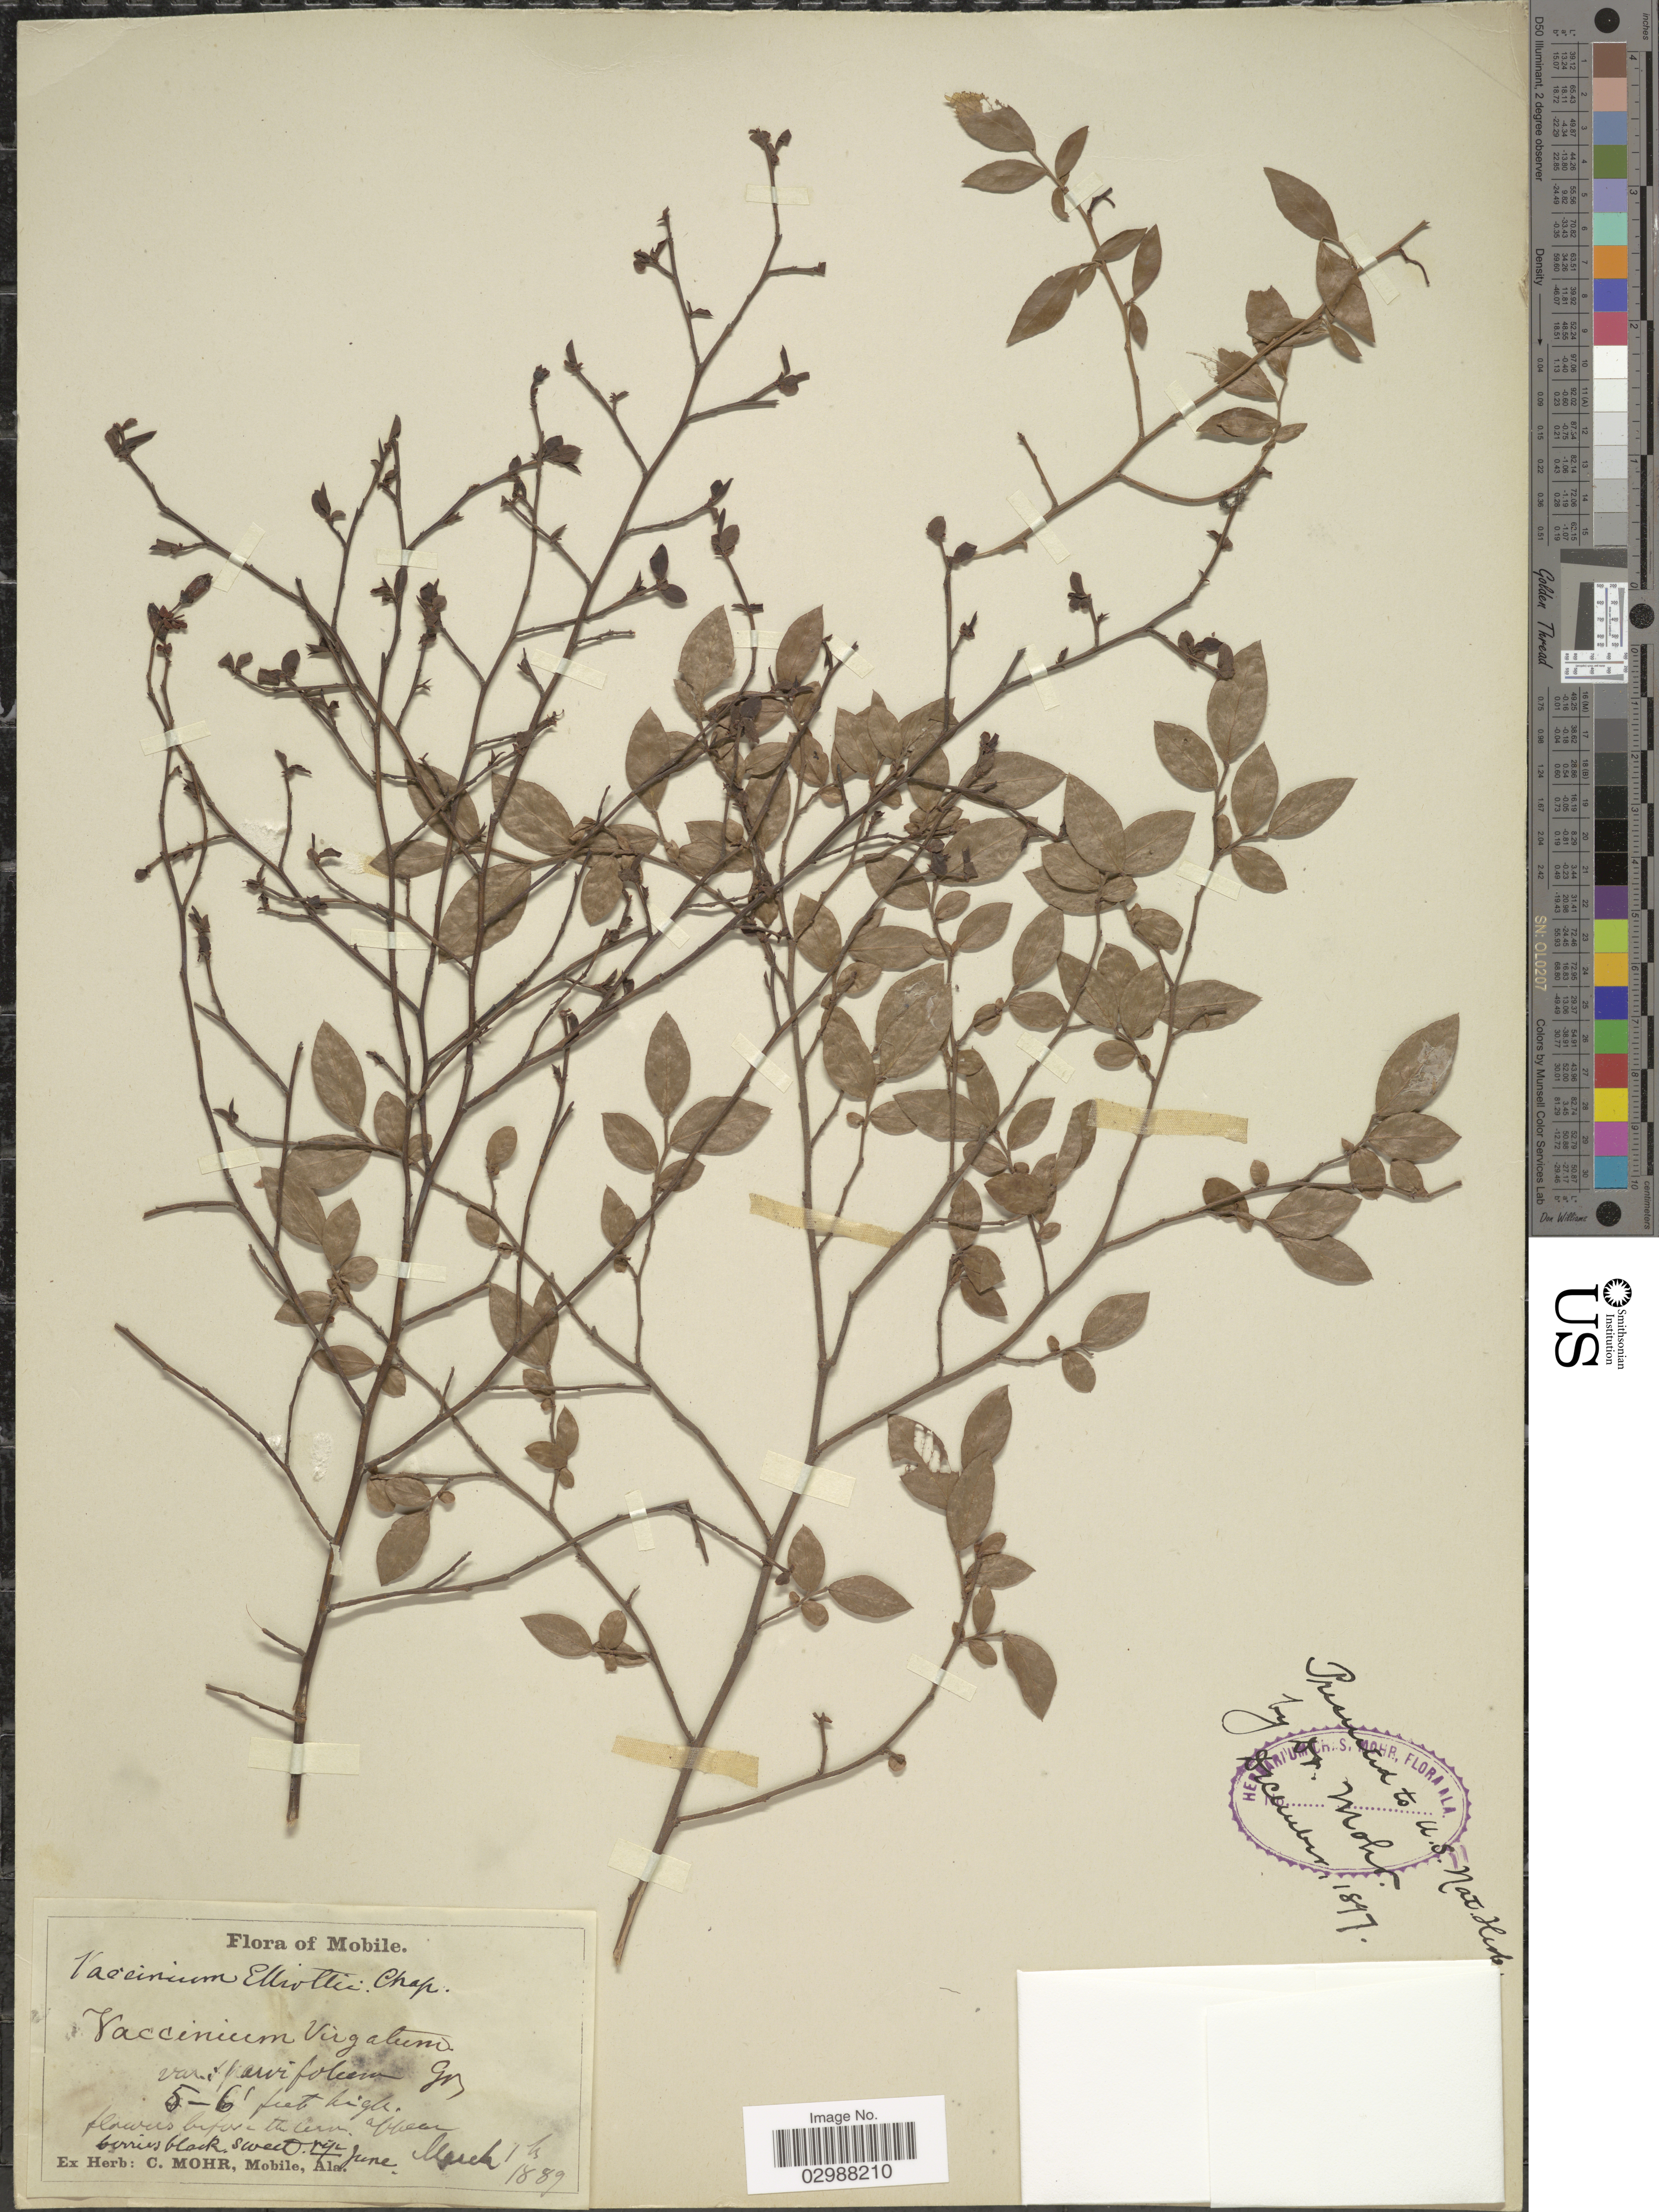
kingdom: Plantae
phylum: Tracheophyta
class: Magnoliopsida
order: Ericales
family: Ericaceae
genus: Vaccinium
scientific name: Vaccinium elliottii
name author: Chapm.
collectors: ex herb. C. Mohr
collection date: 1889-03-01/1889-06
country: United States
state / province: Alabama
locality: Mobile.